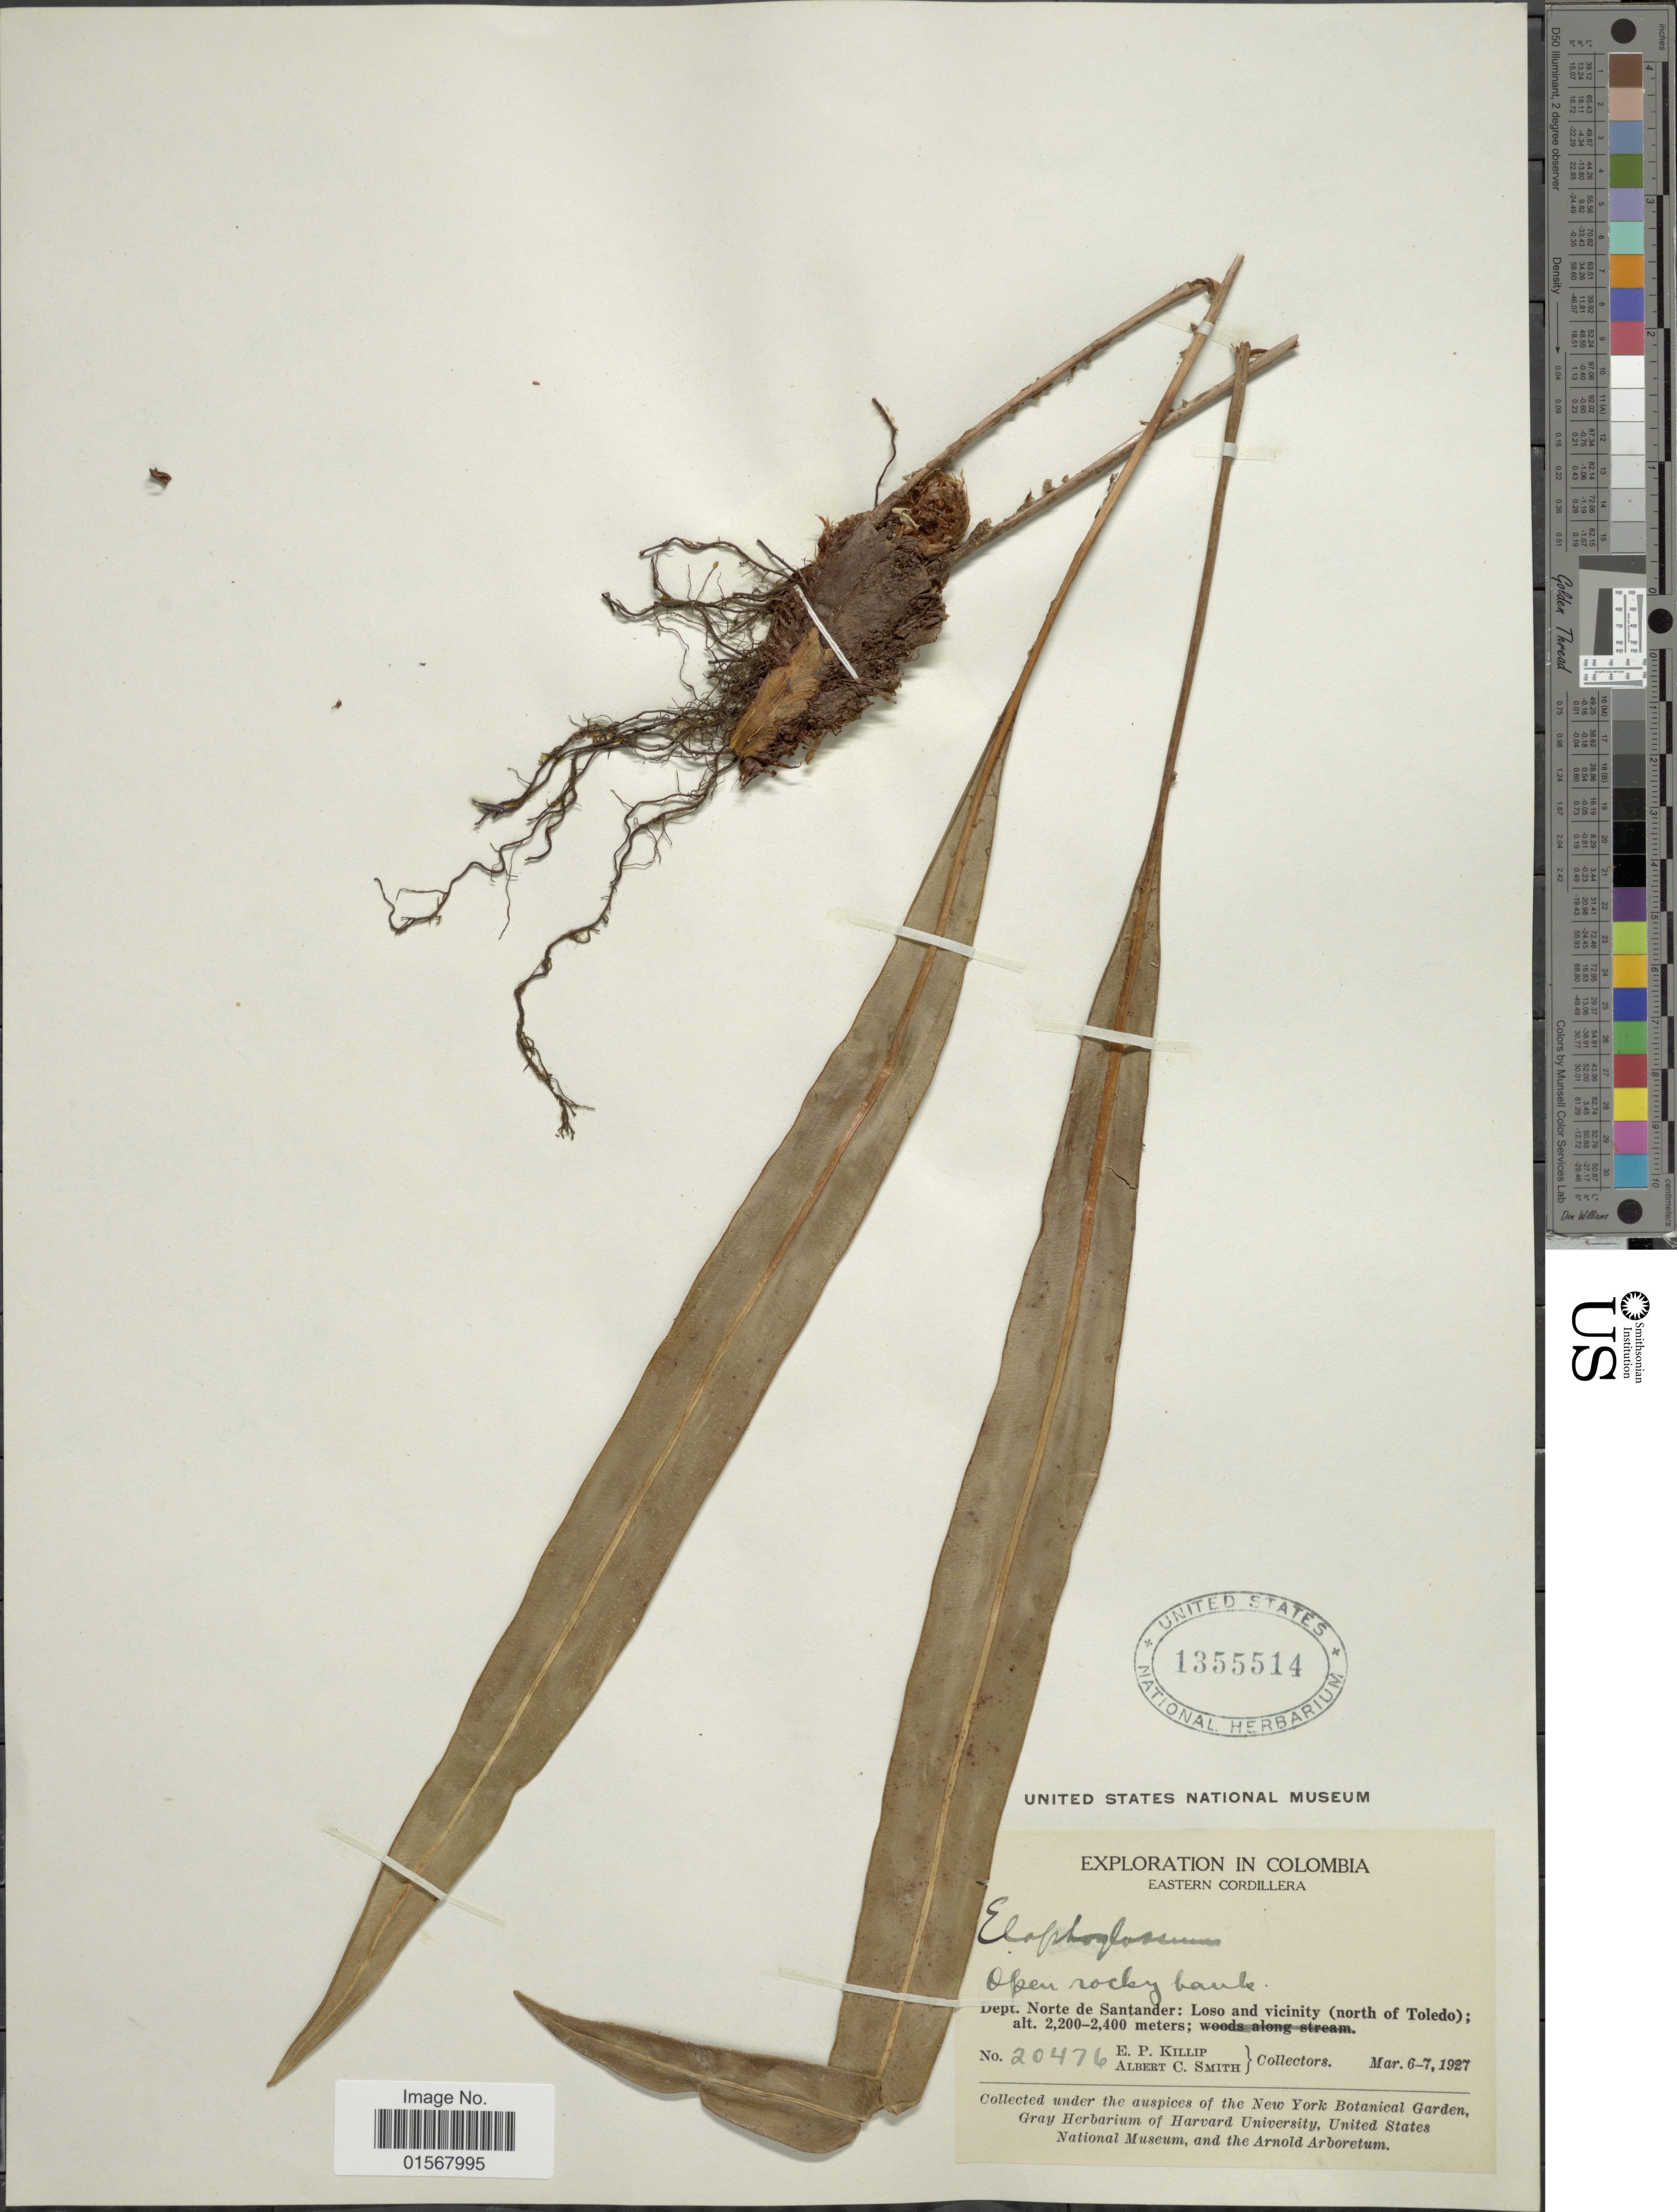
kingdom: Plantae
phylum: Tracheophyta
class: Polypodiopsida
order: Polypodiales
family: Dryopteridaceae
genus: Elaphoglossum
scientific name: Elaphoglossum sp.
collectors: E. P. Killip & A. C. Smith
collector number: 20476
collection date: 1927-03-06/1927-03-07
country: Colombia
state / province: Norte de Santander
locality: Eastern Cordillera, dept. Norte de Santander: Loso and vicinity (north of Toledo)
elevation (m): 2200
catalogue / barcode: US 1355514